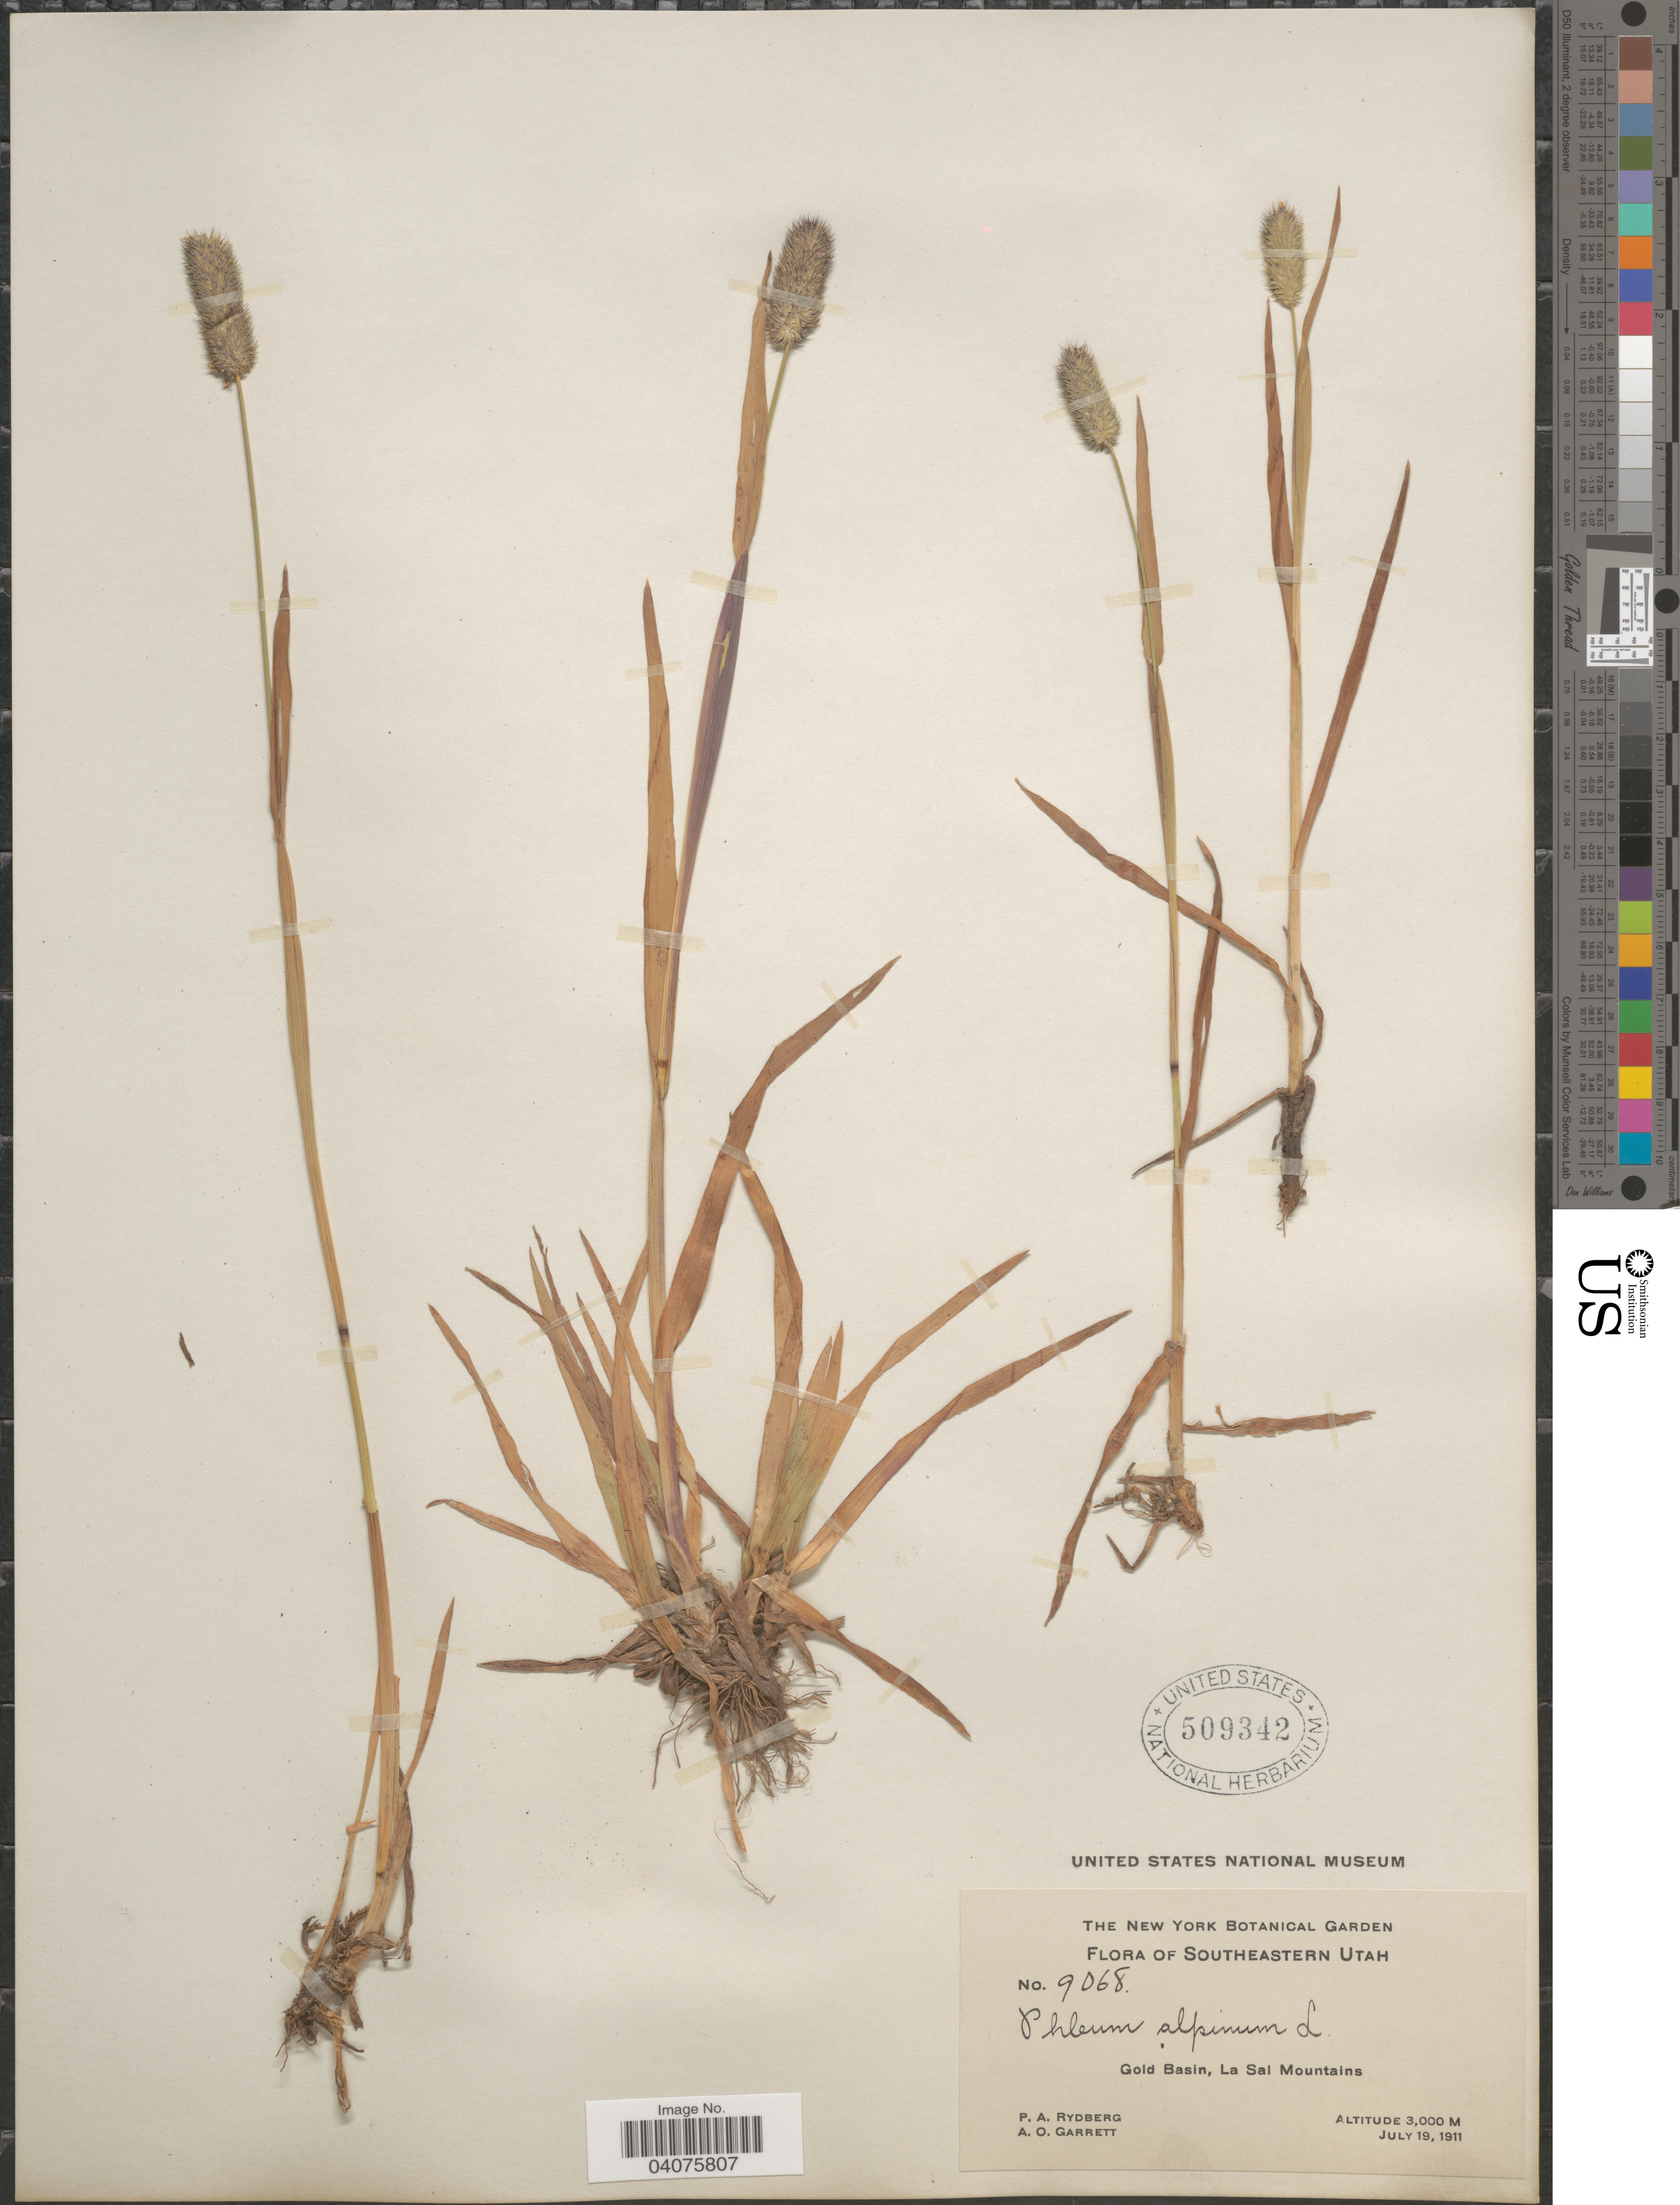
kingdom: Plantae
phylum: Tracheophyta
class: Liliopsida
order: Poales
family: Poaceae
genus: Phleum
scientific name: Phleum alpinum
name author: L.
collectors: P. A. Rydberg & A. O. Garrett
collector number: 9068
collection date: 1911-07-19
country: United States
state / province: Utah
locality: Southeastern Utah. Gold Basin, La Sal Mountains.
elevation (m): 3000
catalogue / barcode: US 509342